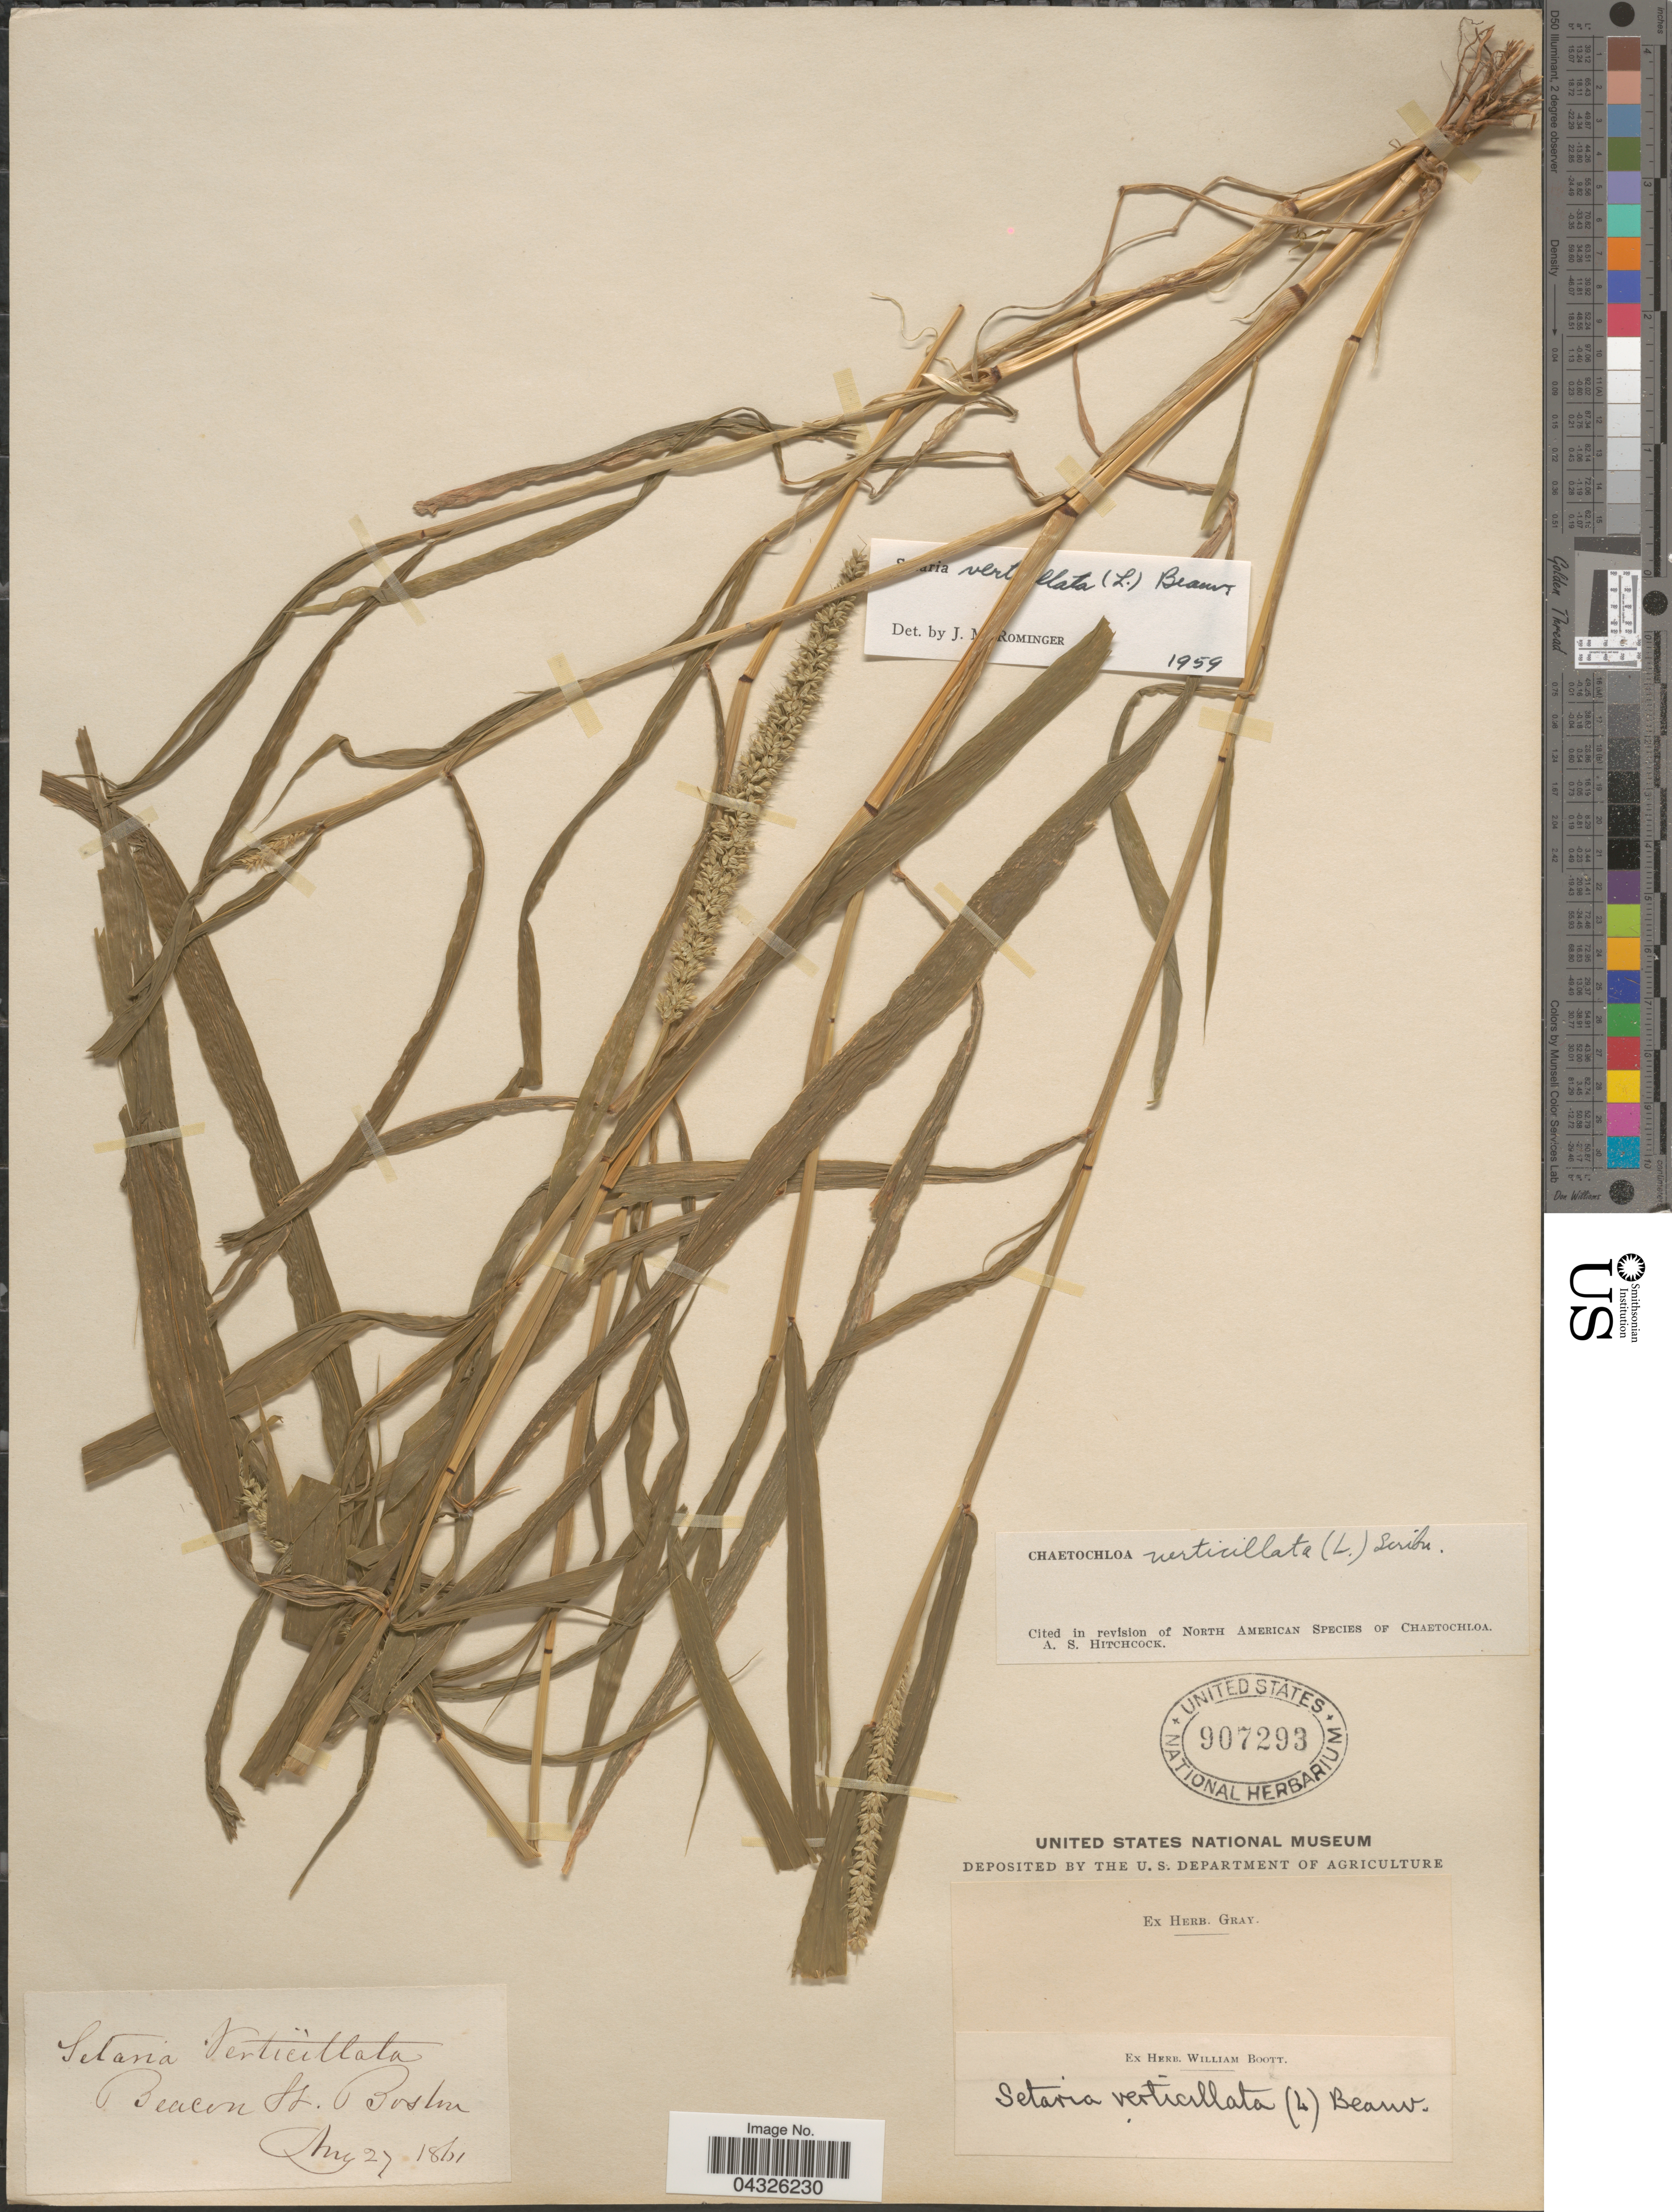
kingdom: Plantae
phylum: Tracheophyta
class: Liliopsida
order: Poales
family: Poaceae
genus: Setaria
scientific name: Setaria verticillata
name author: (L.) P. Beauv.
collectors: ex herb. William Boott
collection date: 1861-08-27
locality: Beacon St. Boston.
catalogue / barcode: US 907293